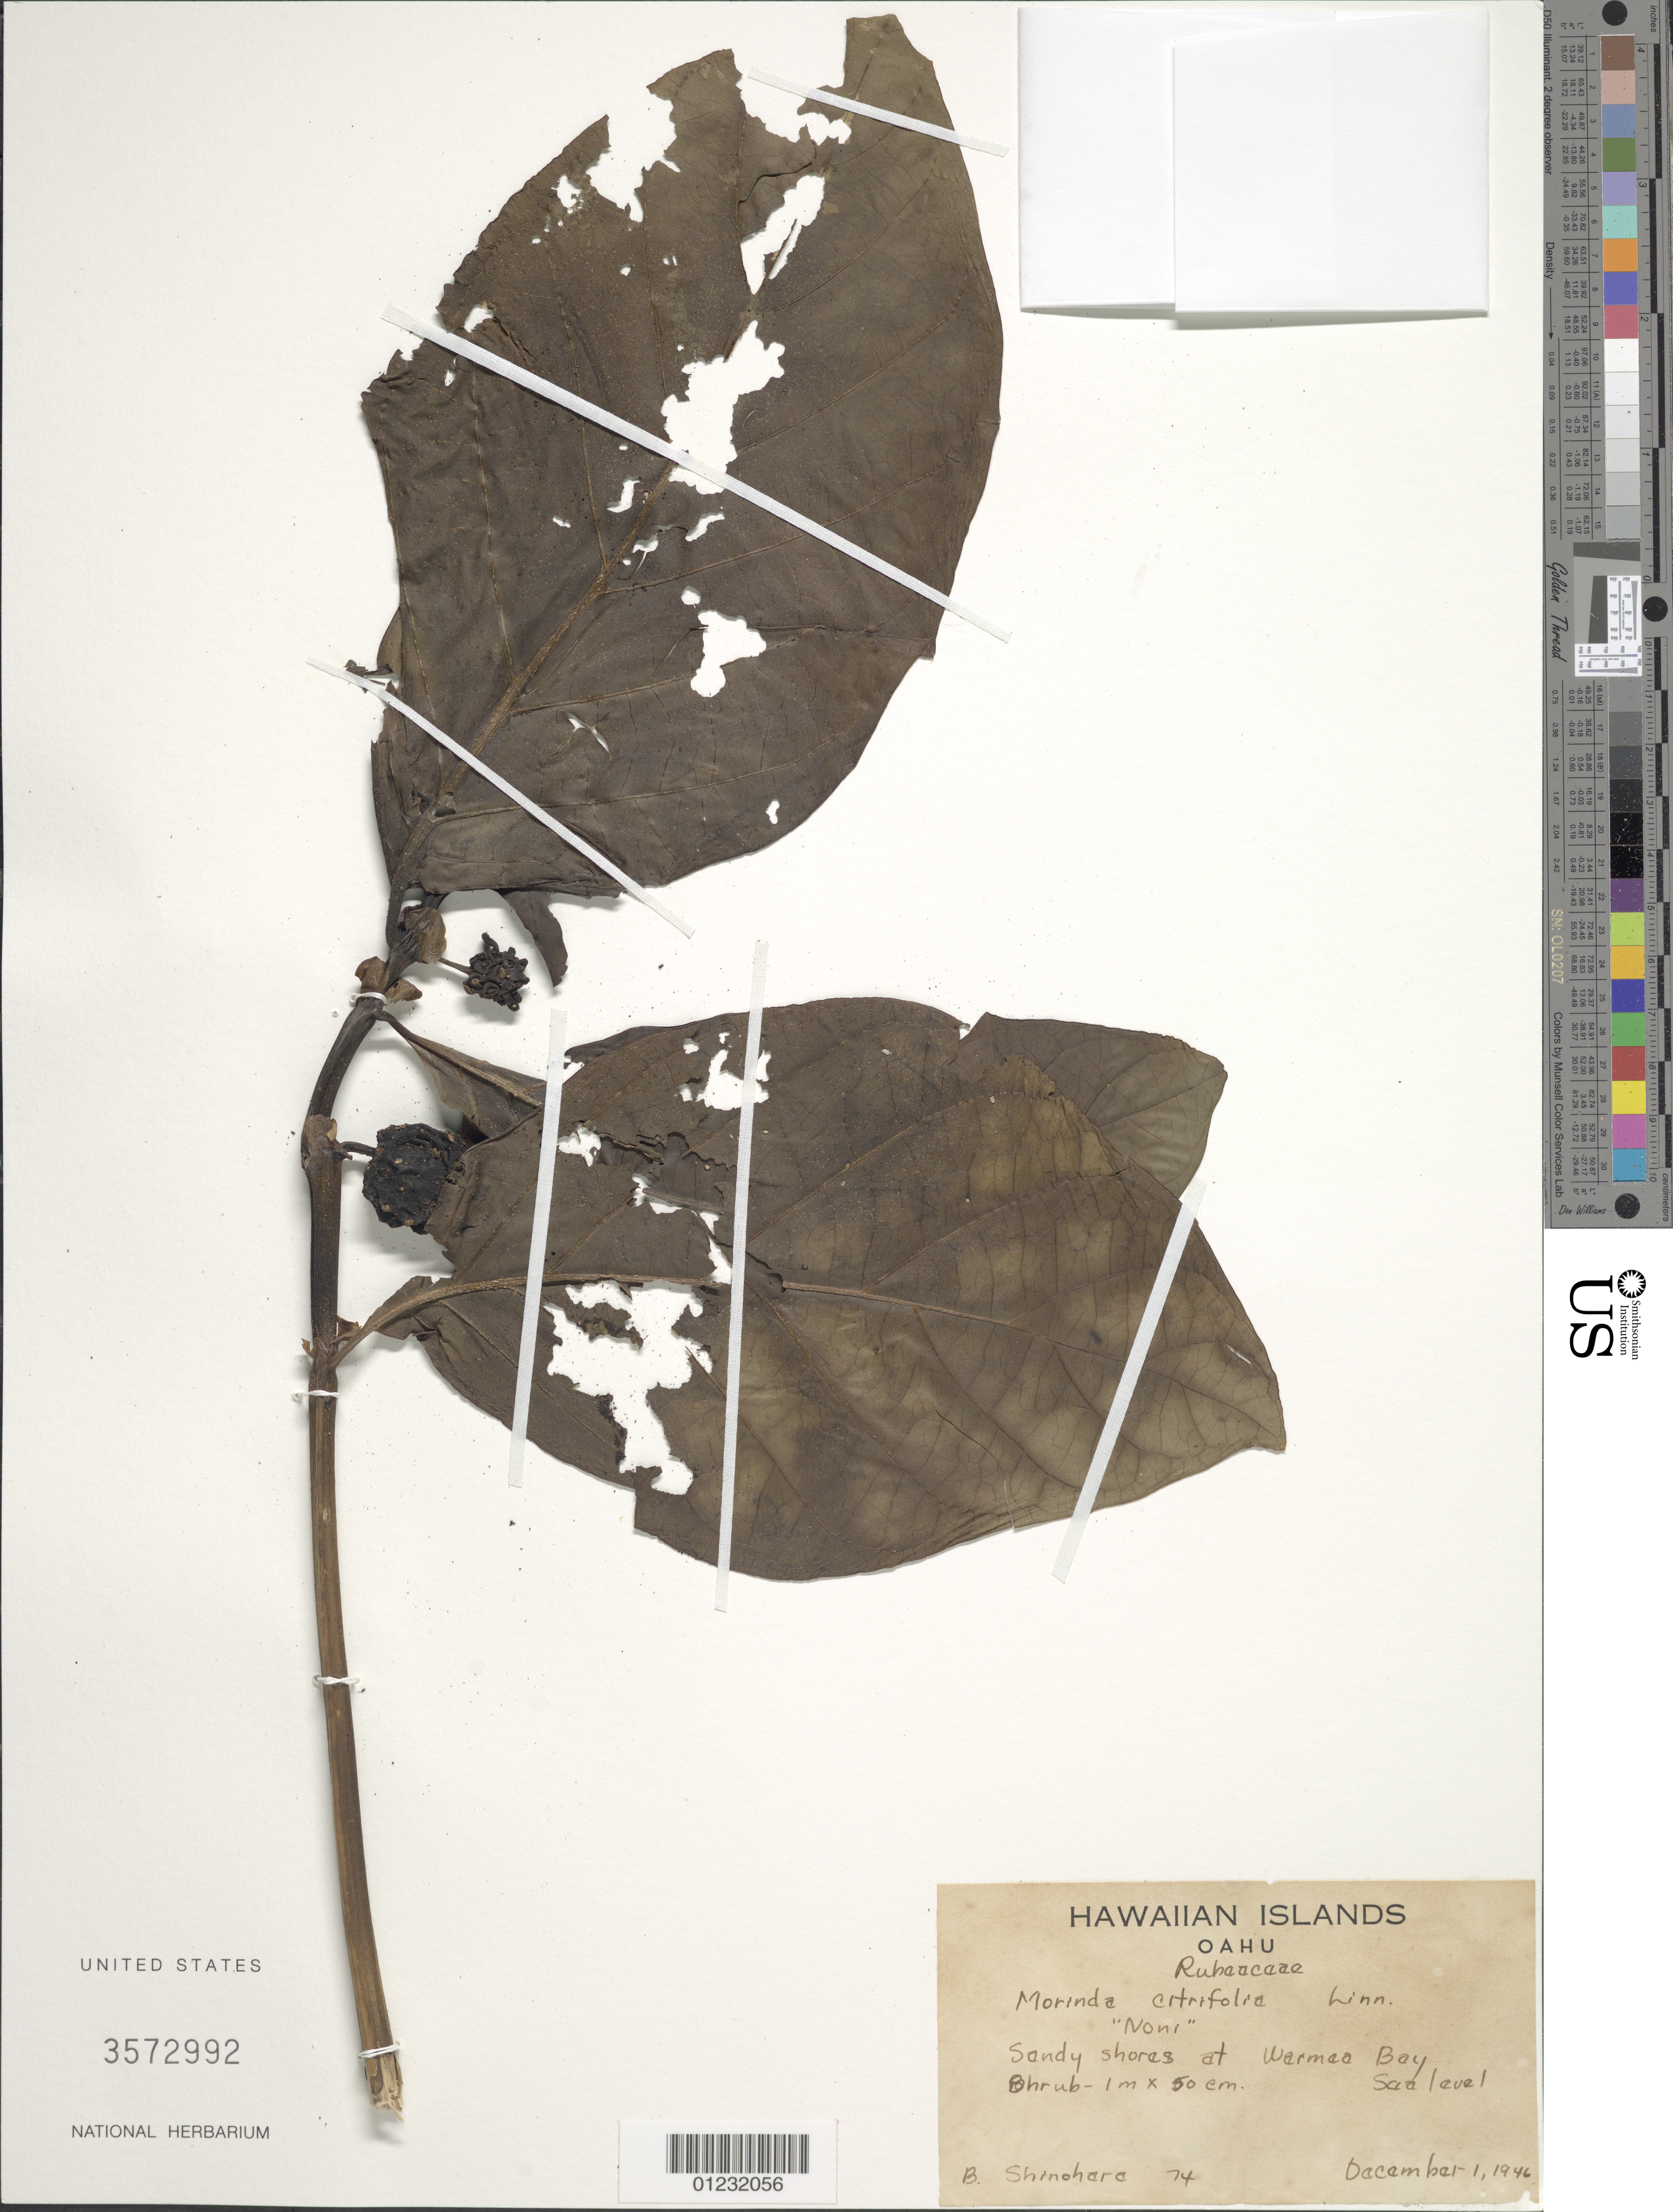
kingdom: Plantae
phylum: Tracheophyta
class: Magnoliopsida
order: Gentianales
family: Rubiaceae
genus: Morinda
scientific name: Morinda citrifolia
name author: L.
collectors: B. Shinohara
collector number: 74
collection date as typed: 1 Dec 1946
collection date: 1946-12-01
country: United States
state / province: Hawaii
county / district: Kauai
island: Oahu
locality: Sandy shores at Waimea Bay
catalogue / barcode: US 3572992